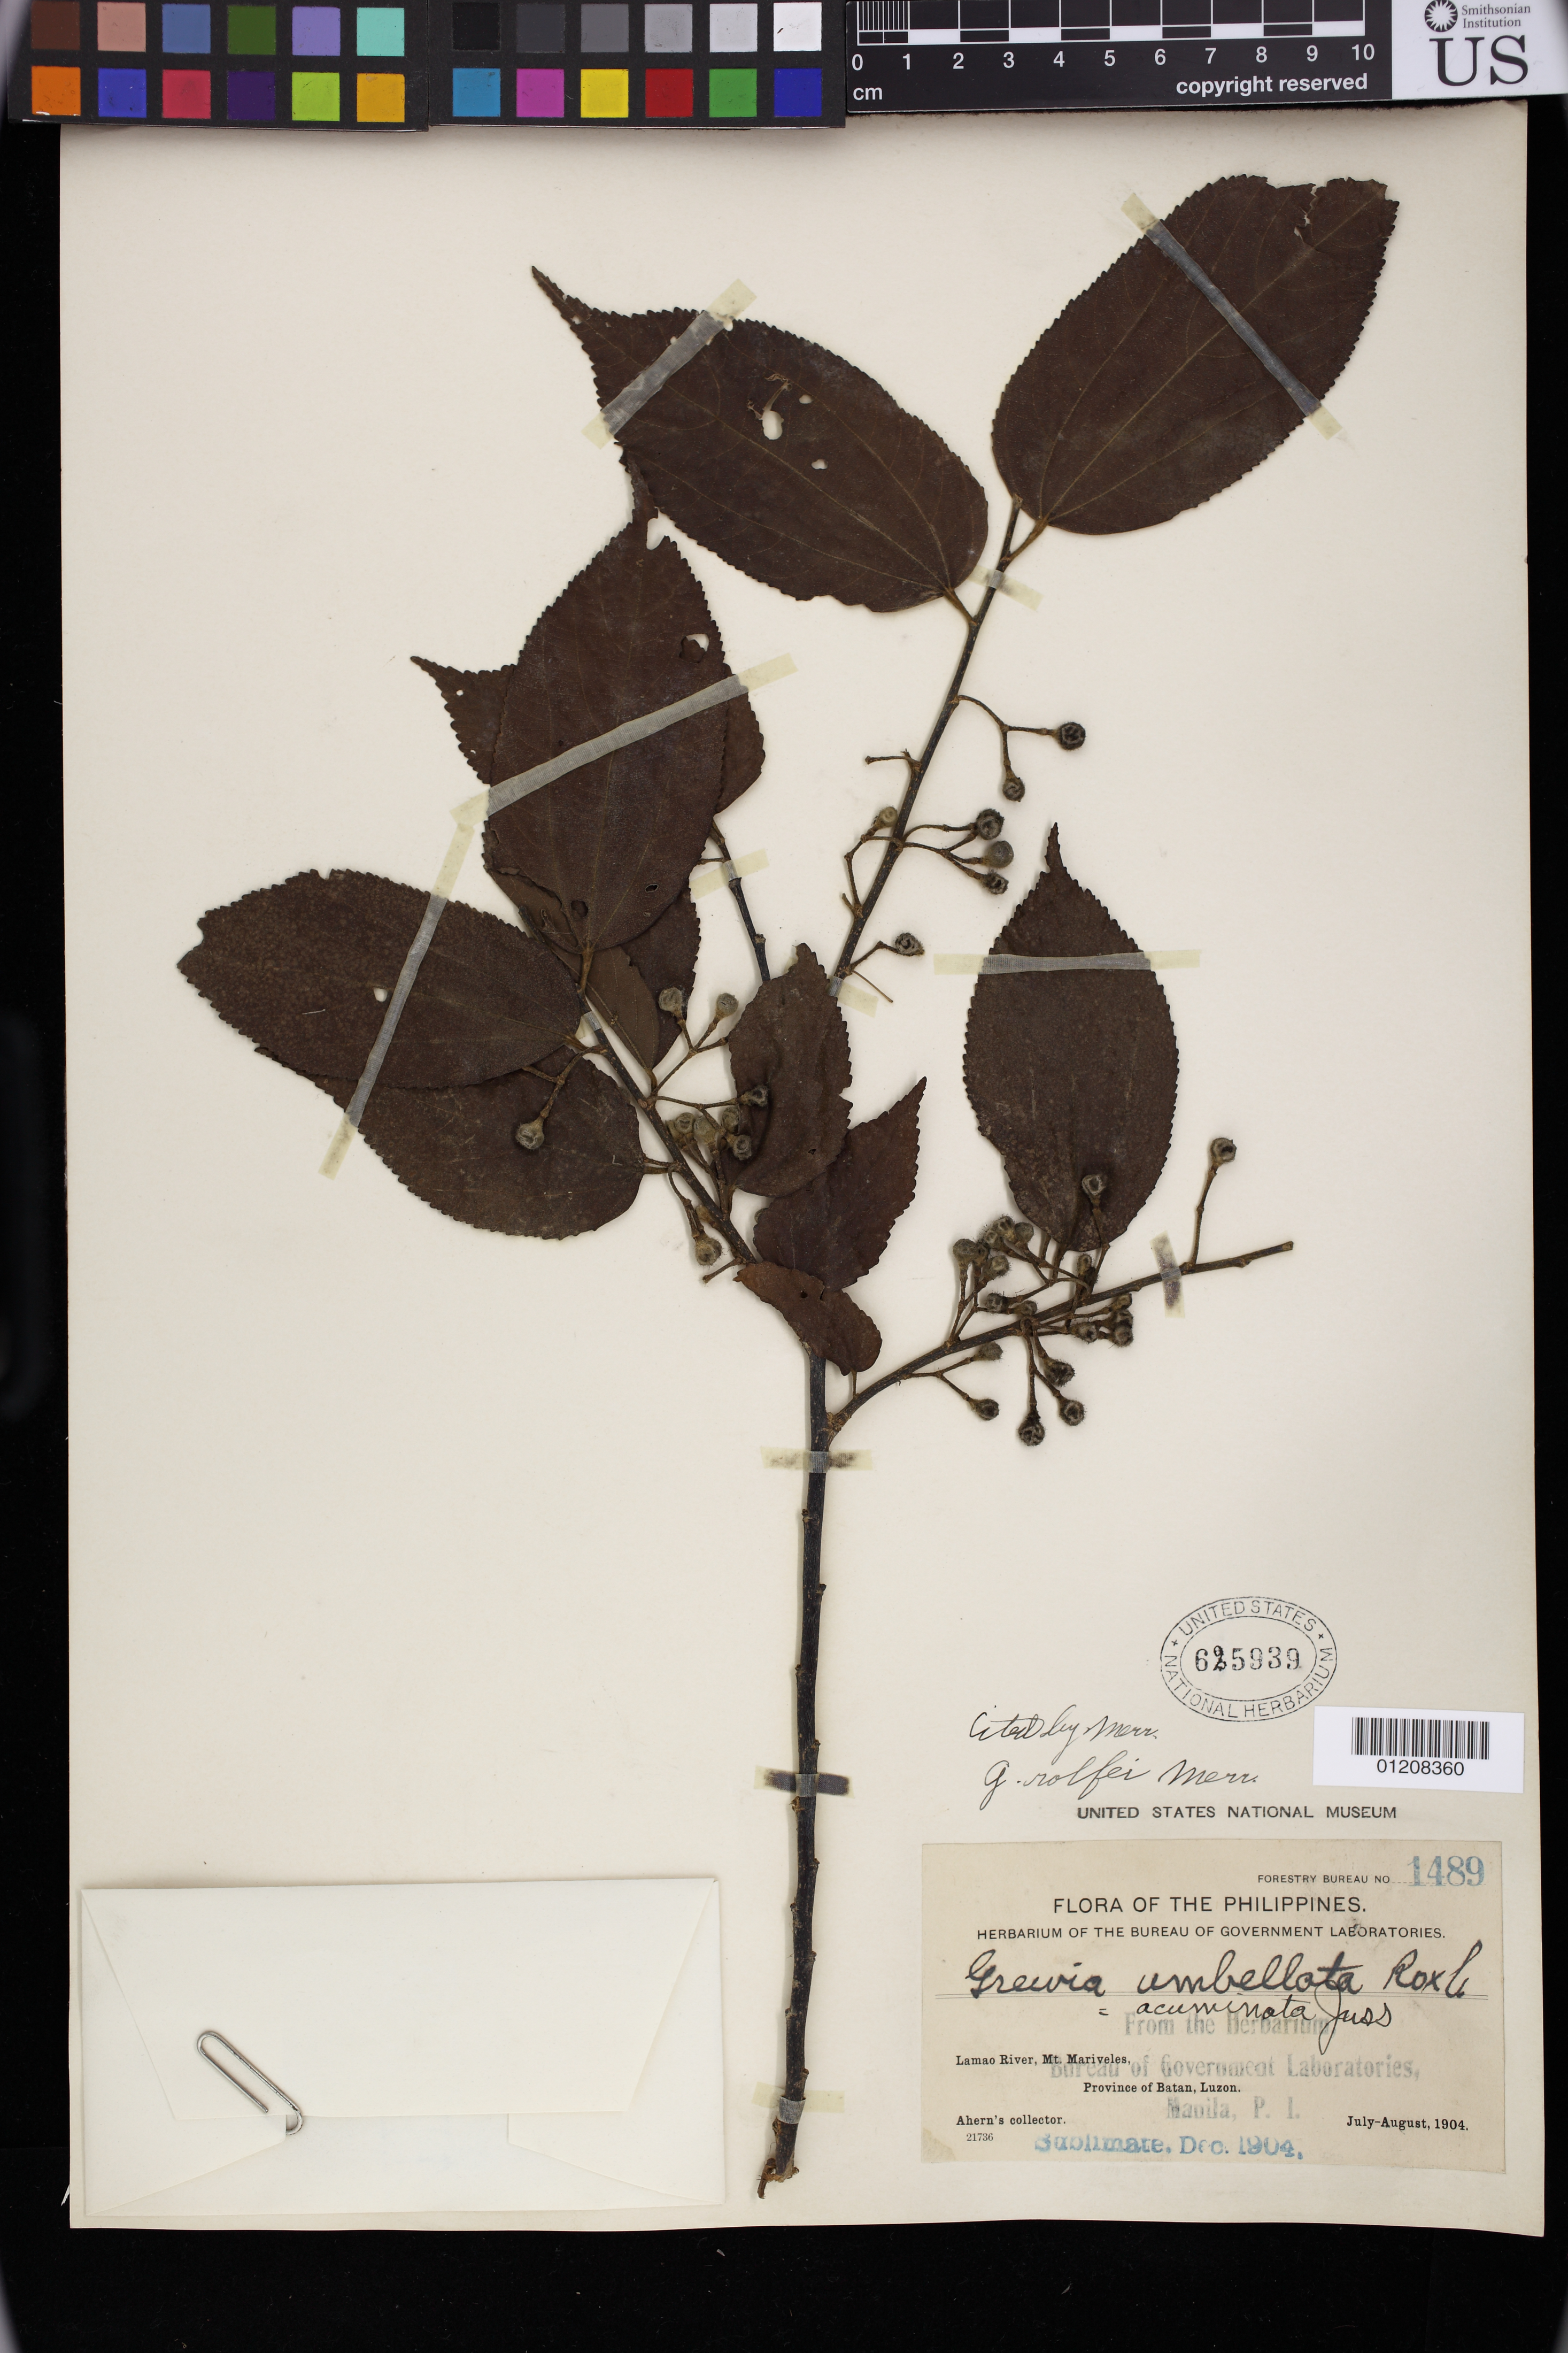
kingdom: Plantae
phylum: Tracheophyta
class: Magnoliopsida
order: Malvales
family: Malvaceae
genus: Grewia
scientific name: Grewia rolfei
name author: Merr.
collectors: Ahern's collector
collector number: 1489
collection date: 1904-07/1904-08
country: Philippines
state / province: Central Luzon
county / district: Bataan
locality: Lamao River, Mt. Mariveles. Province of Batan, Luzon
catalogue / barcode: US 625939